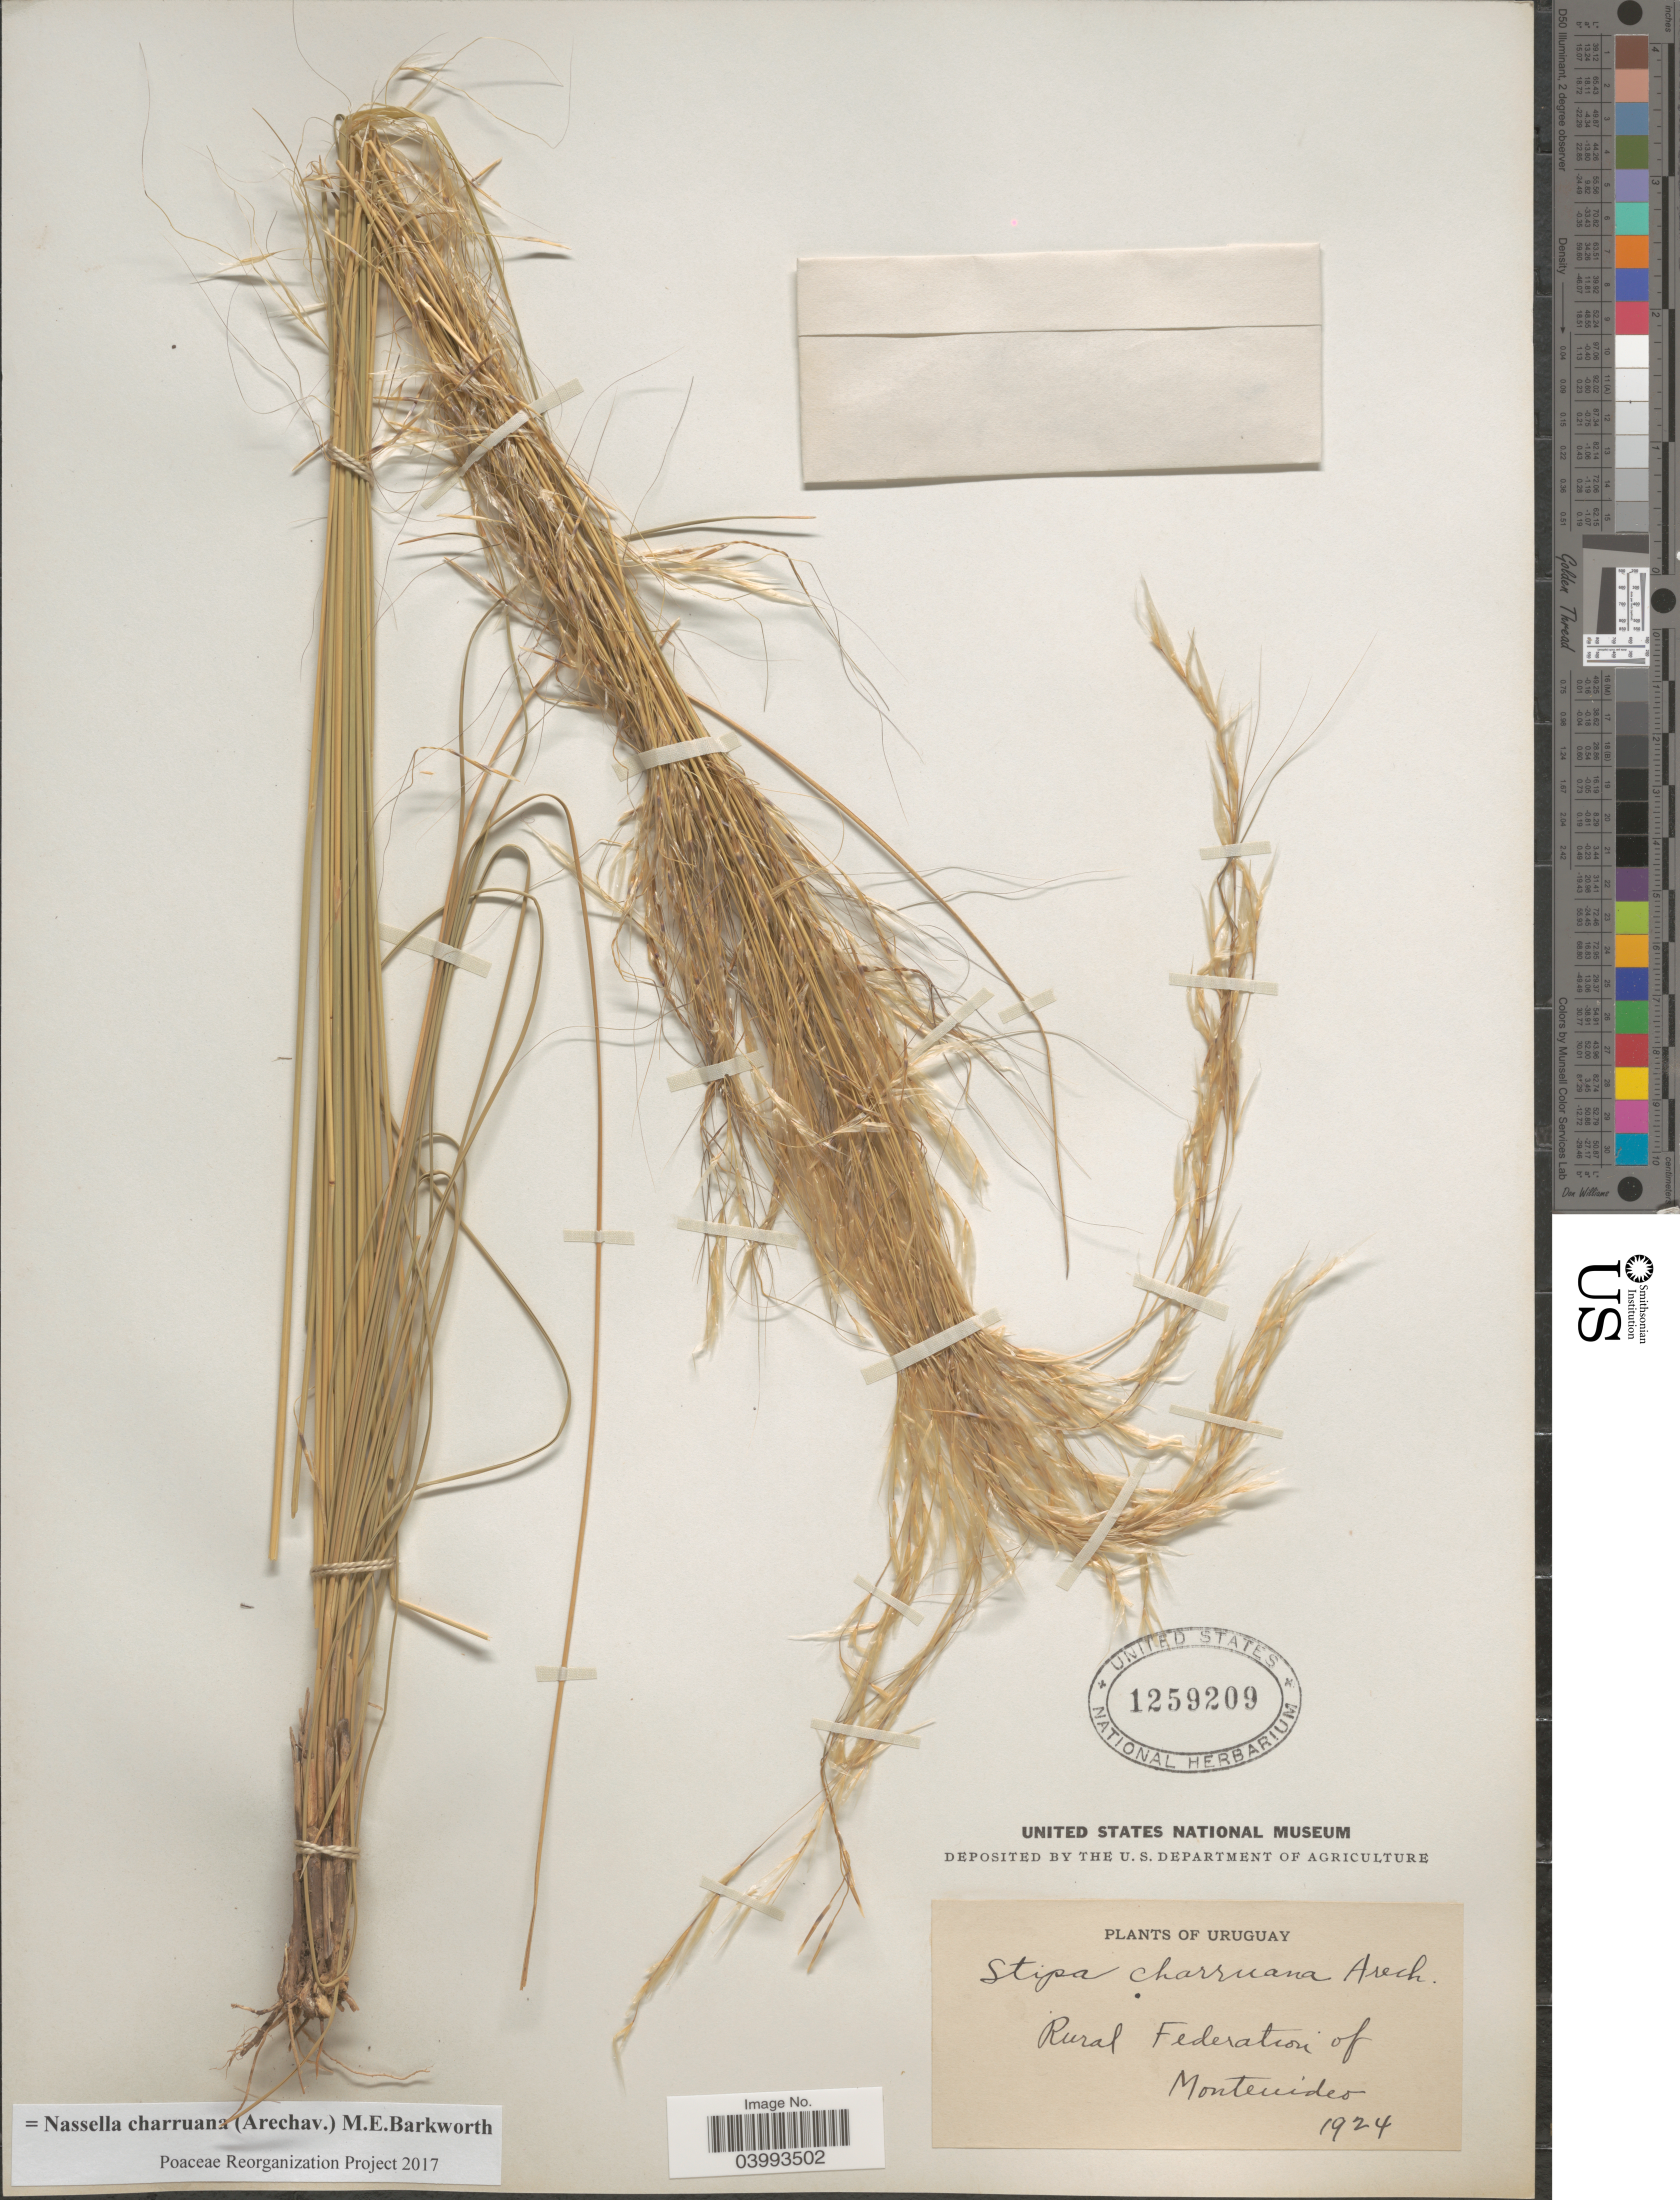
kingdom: Plantae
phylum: Tracheophyta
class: Liliopsida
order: Poales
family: Poaceae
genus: Nassella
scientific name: Nassella charruana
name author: (Arechav.) Barkworth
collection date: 1924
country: Uruguay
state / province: Montevideo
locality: Rural Federation of Montevideo.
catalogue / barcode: US 1259209